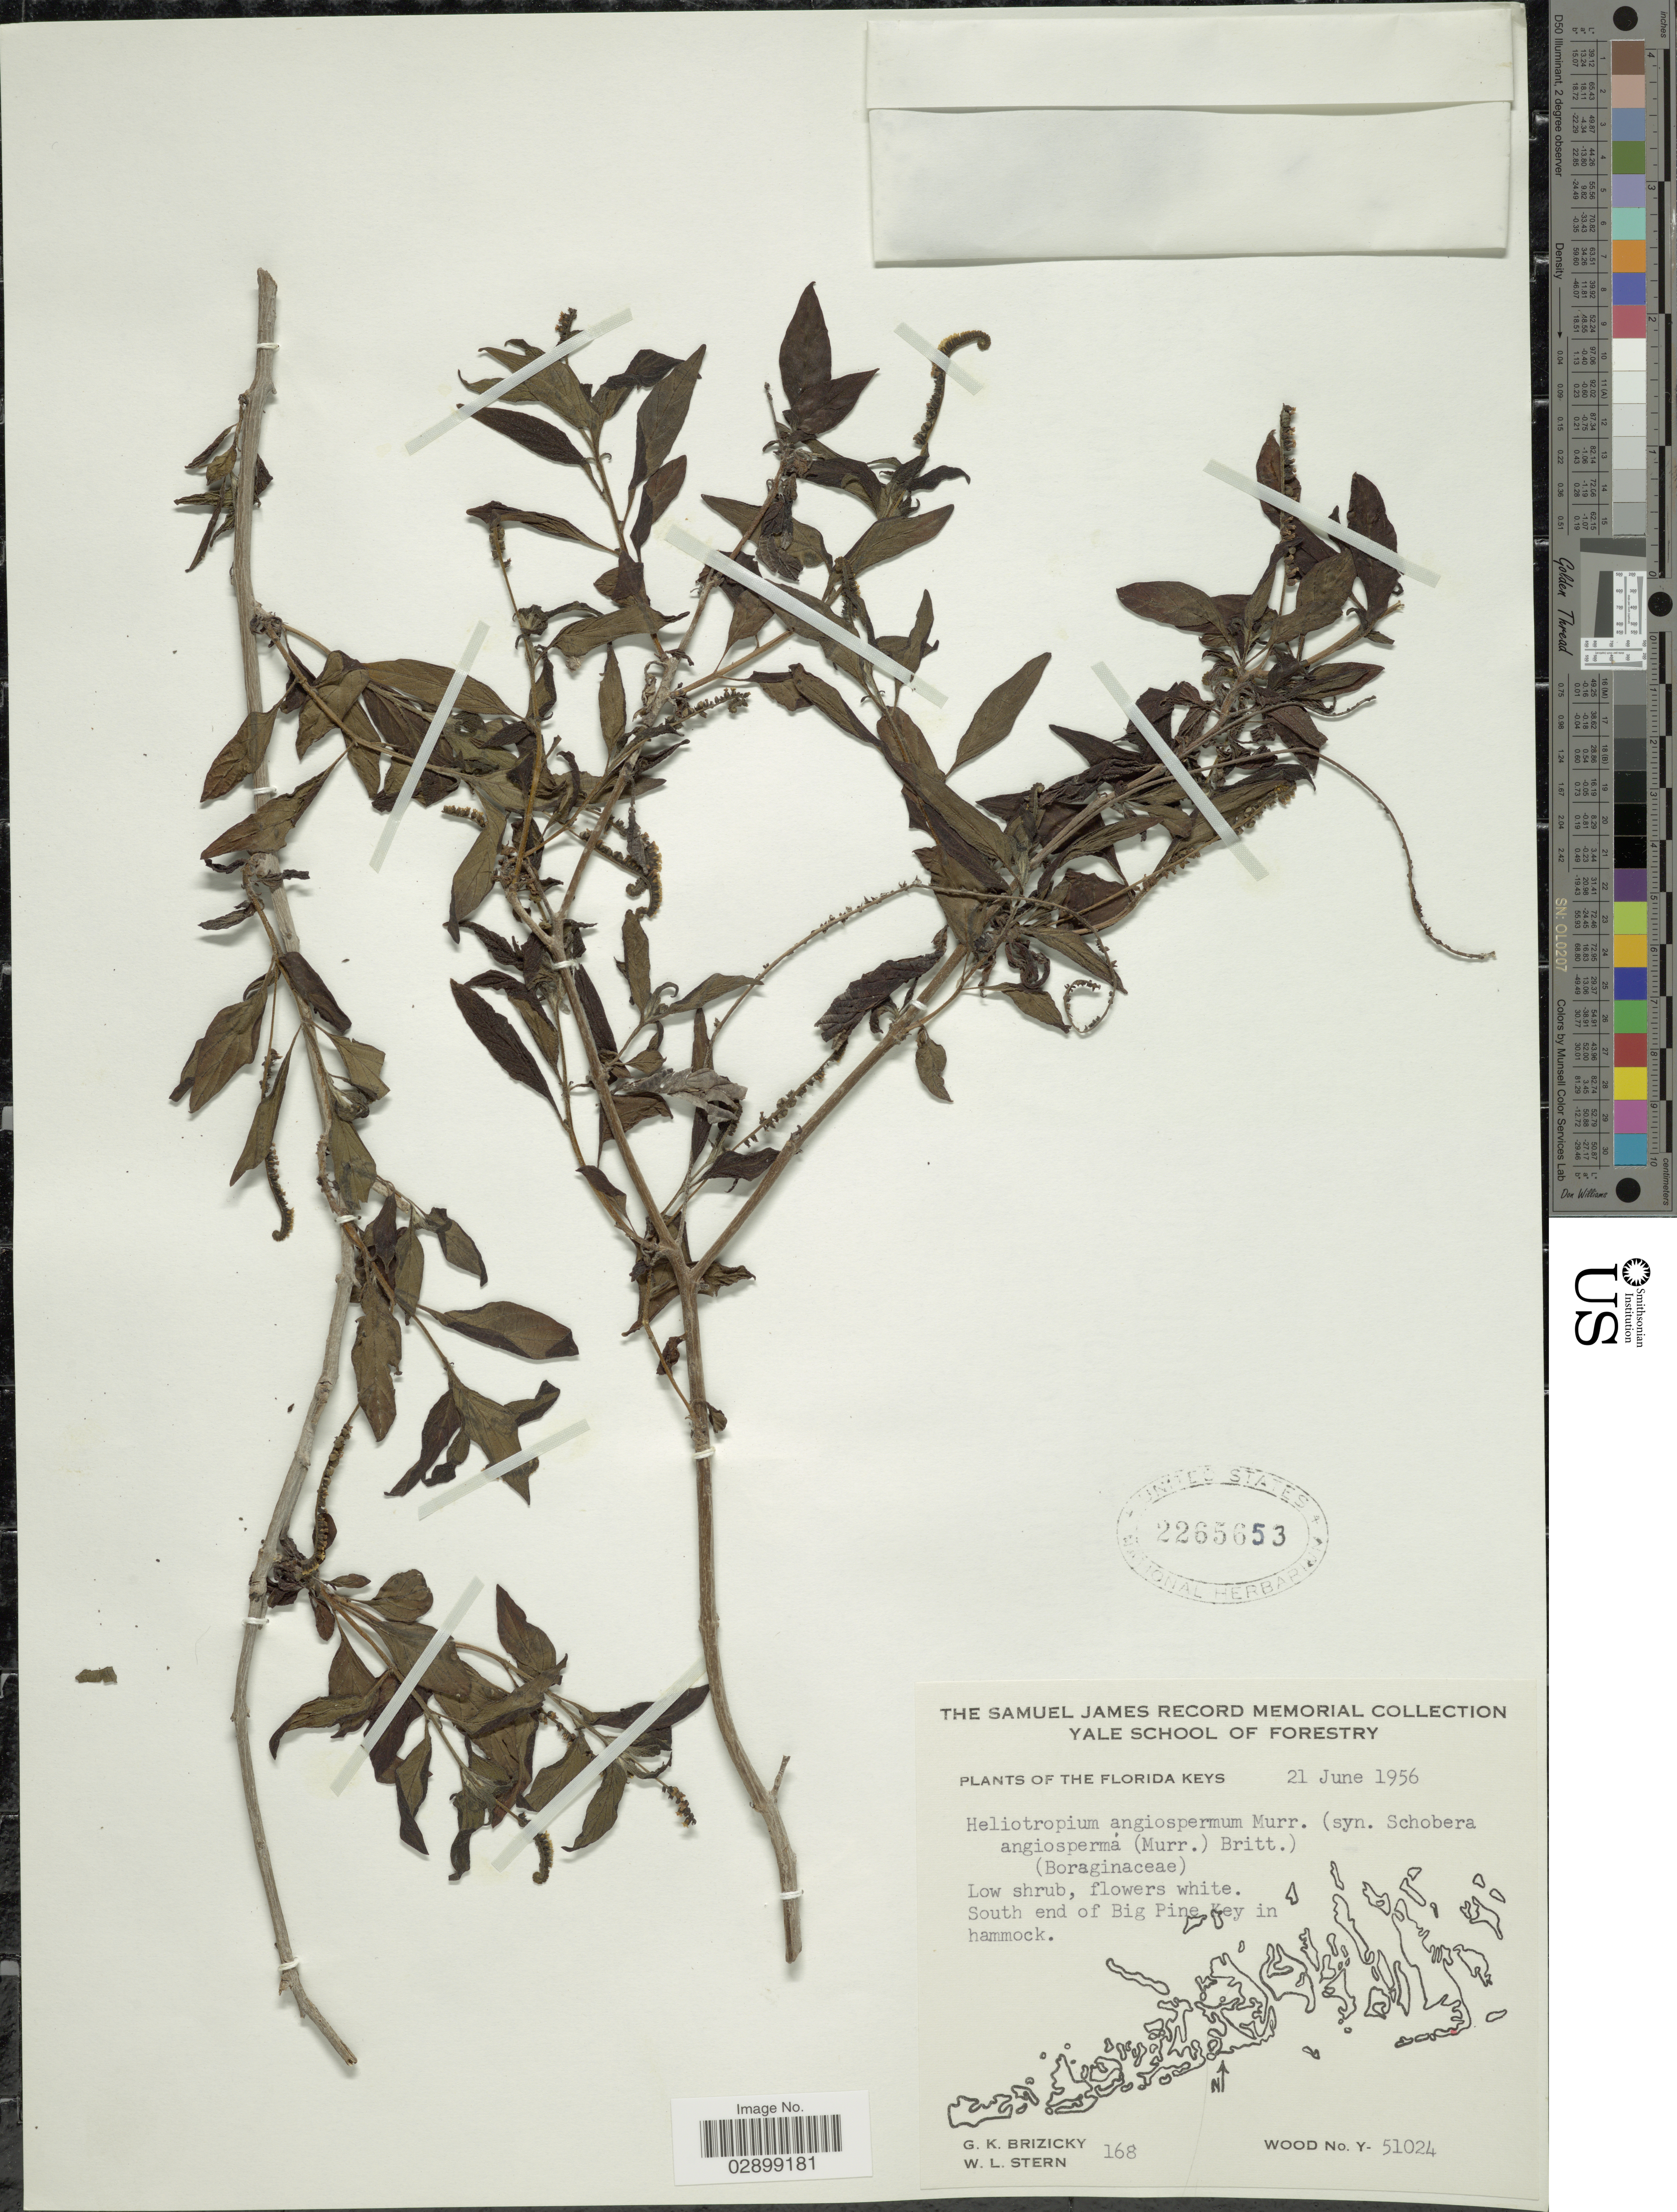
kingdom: Plantae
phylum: Tracheophyta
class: Magnoliopsida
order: Boraginales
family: Heliotropiaceae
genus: Heliotropium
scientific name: Heliotropium angiospermum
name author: Murray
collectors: G. K. Brizicky & W. L. Stern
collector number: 168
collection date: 1956-06-21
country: United States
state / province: Florida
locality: Florida Keys. South end of Big Pine Key in hammok.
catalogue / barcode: US 2265653